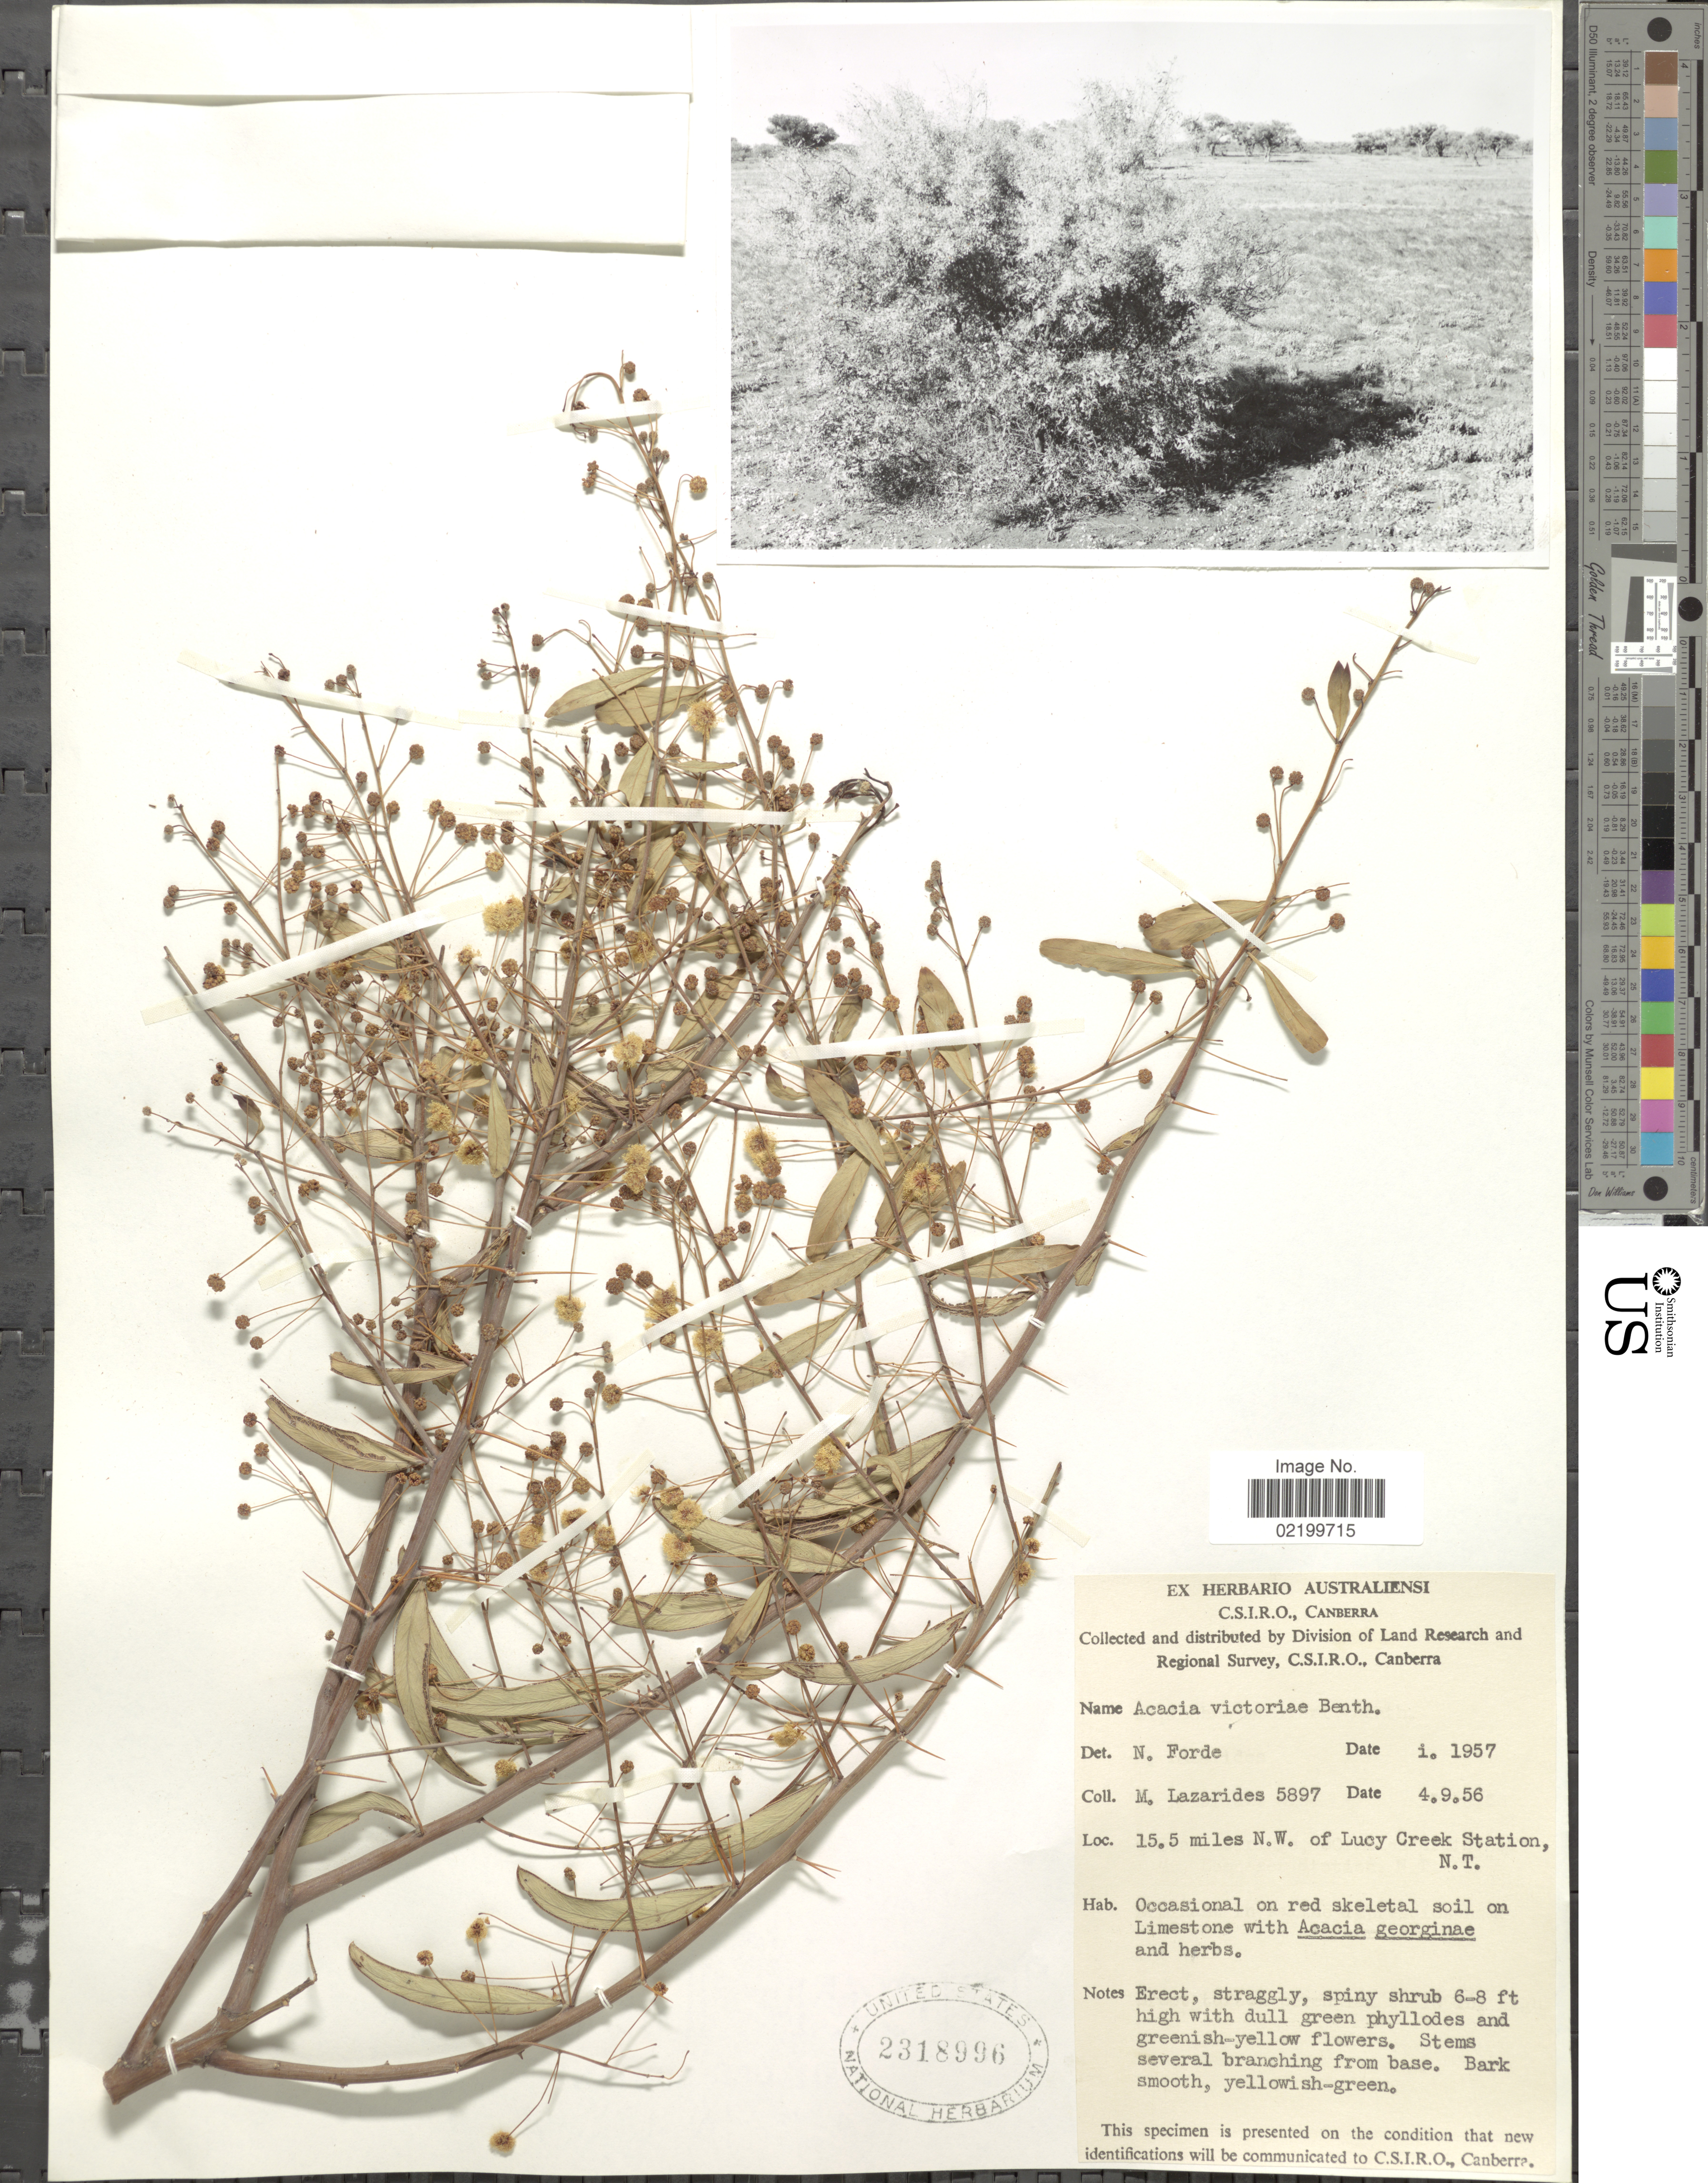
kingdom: Plantae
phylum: Tracheophyta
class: Magnoliopsida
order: Fabales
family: Fabaceae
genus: Acacia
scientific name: Acacia victoriae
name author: Benth.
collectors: M. Lazarides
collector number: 5897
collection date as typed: Transcribed d/m/y: 4/9/56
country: Australia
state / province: Northern Territory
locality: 15.5 miles N.W. of Lucy Creek Station, N.T.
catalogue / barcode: US 2318996